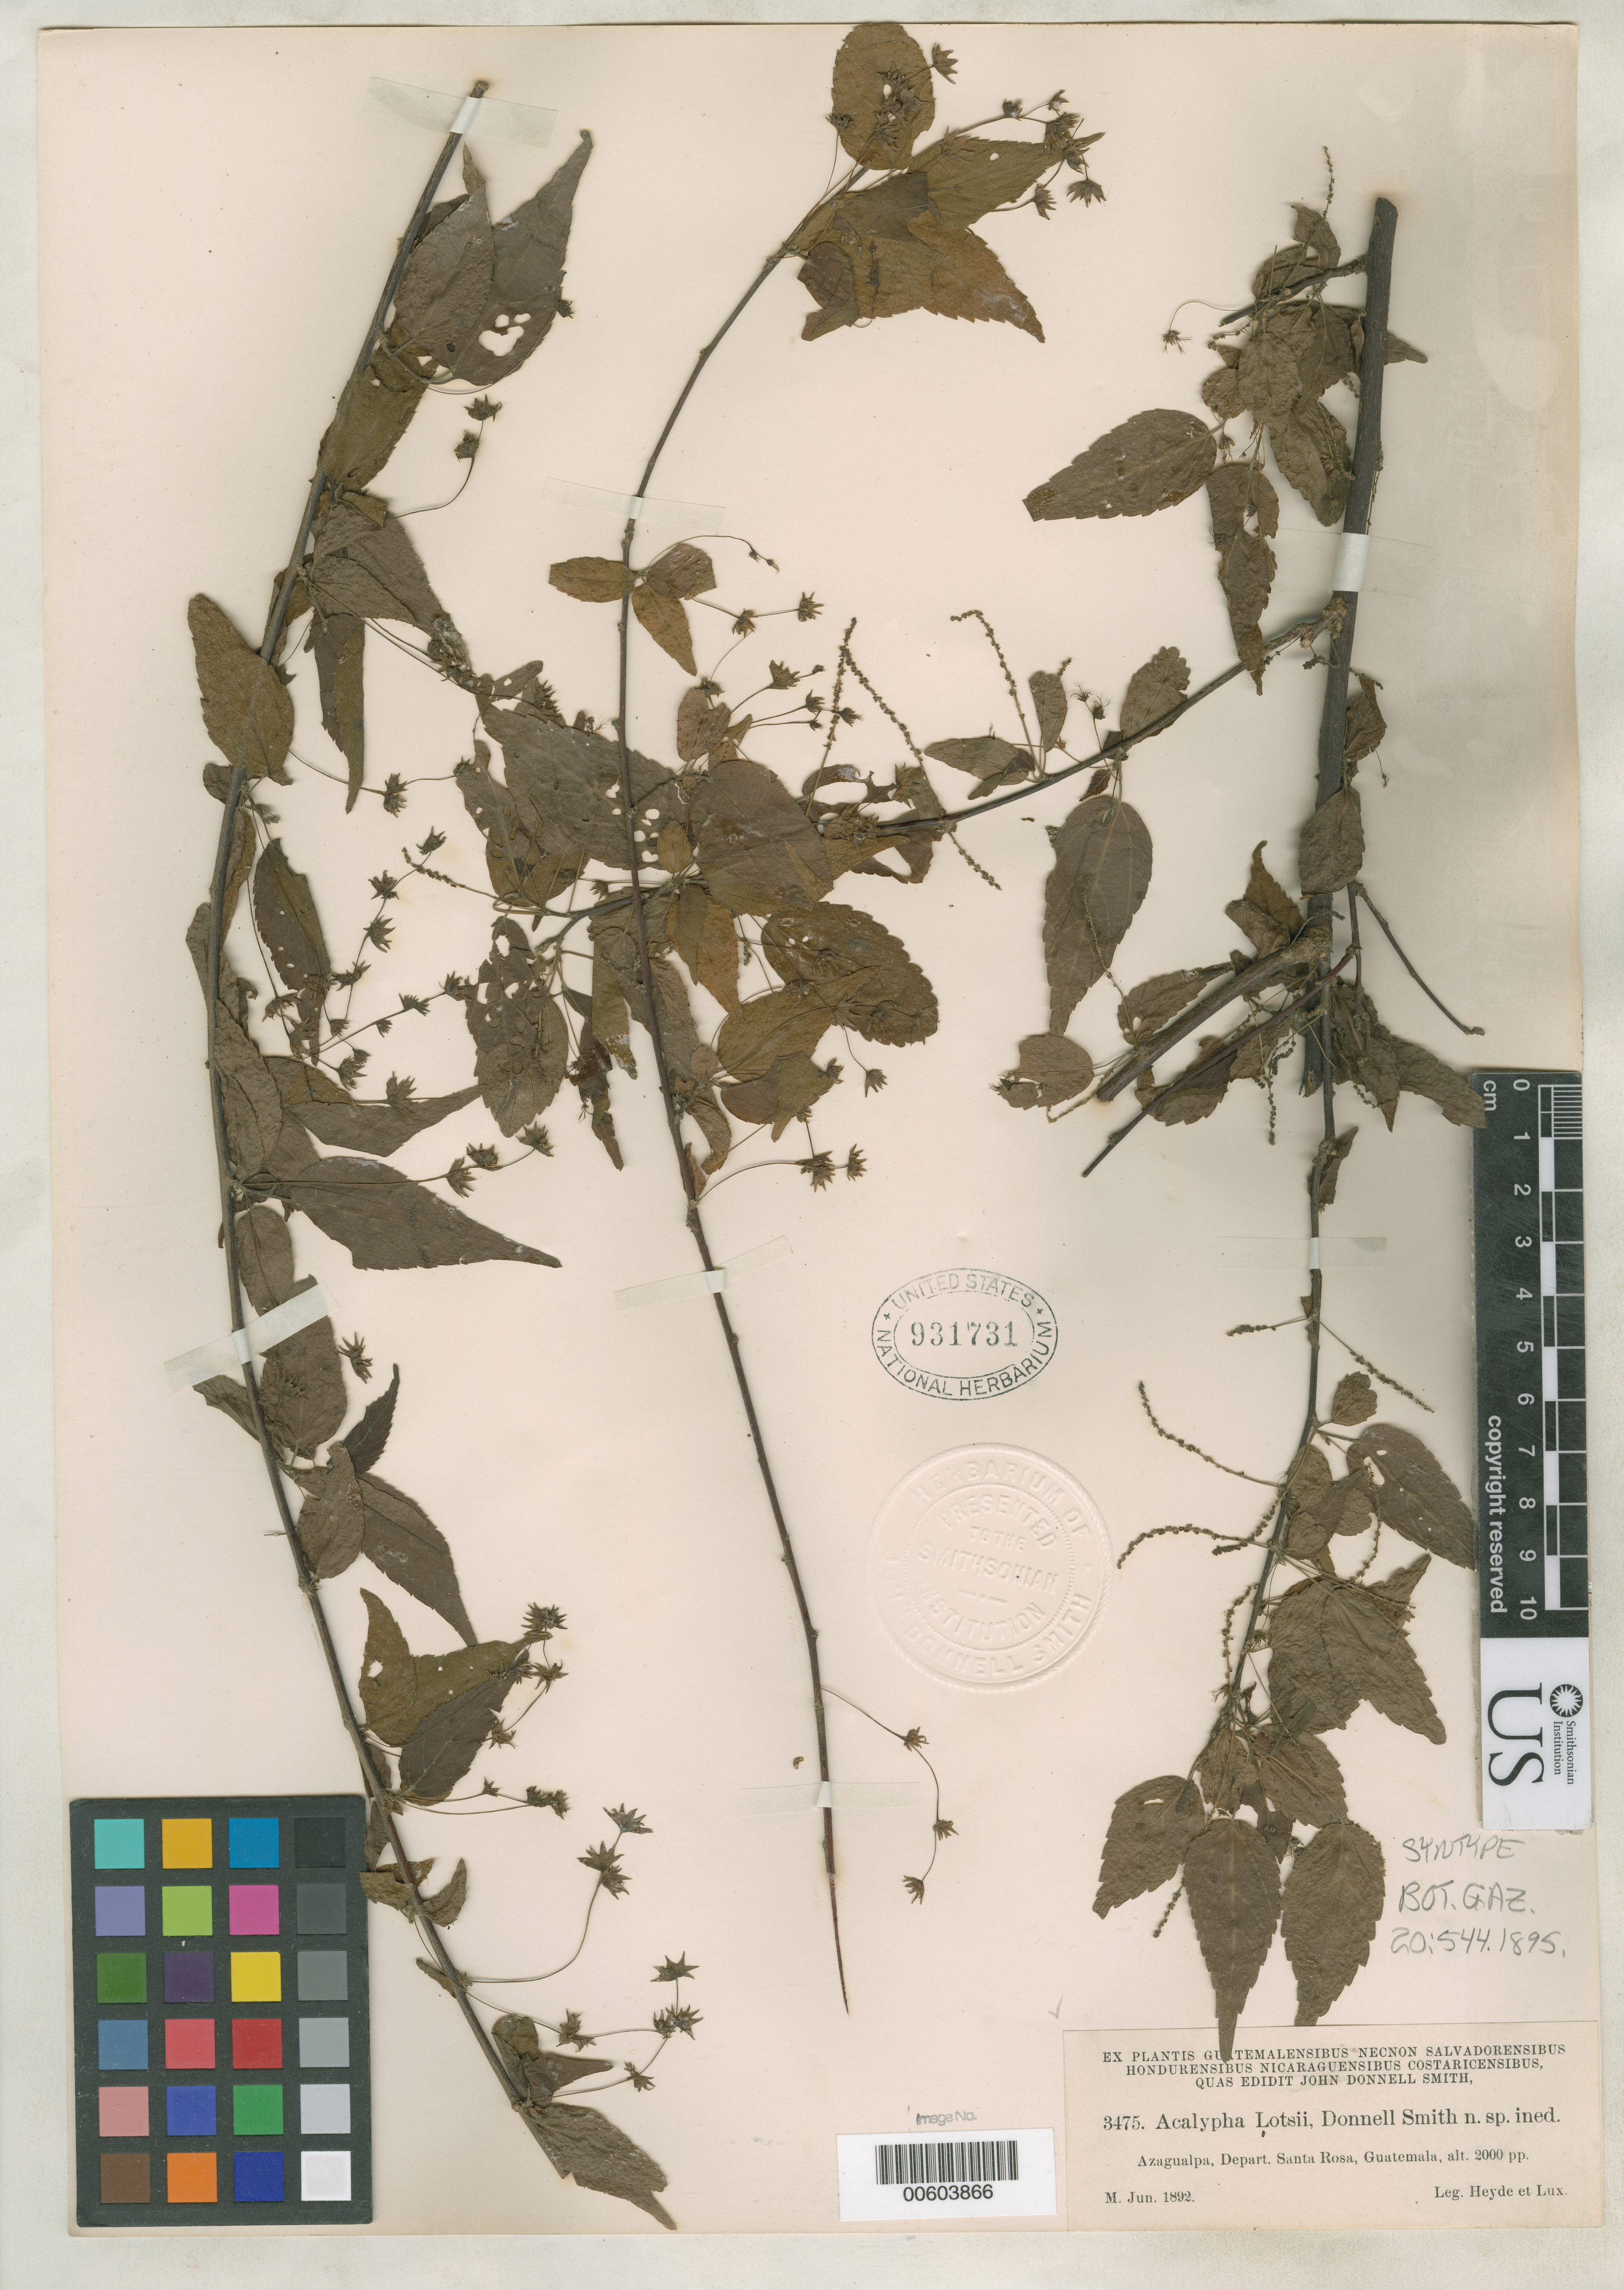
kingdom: Plantae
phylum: Tracheophyta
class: Magnoliopsida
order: Malpighiales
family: Euphorbiaceae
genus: Acalypha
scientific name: Acalypha lotsii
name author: Donn. Sm.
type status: Syntype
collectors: E. T. Heyde & E. Lux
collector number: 3475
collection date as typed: Jun 1892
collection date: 1892-06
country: Guatemala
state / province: Santa Rosa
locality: Azagualpa.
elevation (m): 610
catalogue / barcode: US 931731